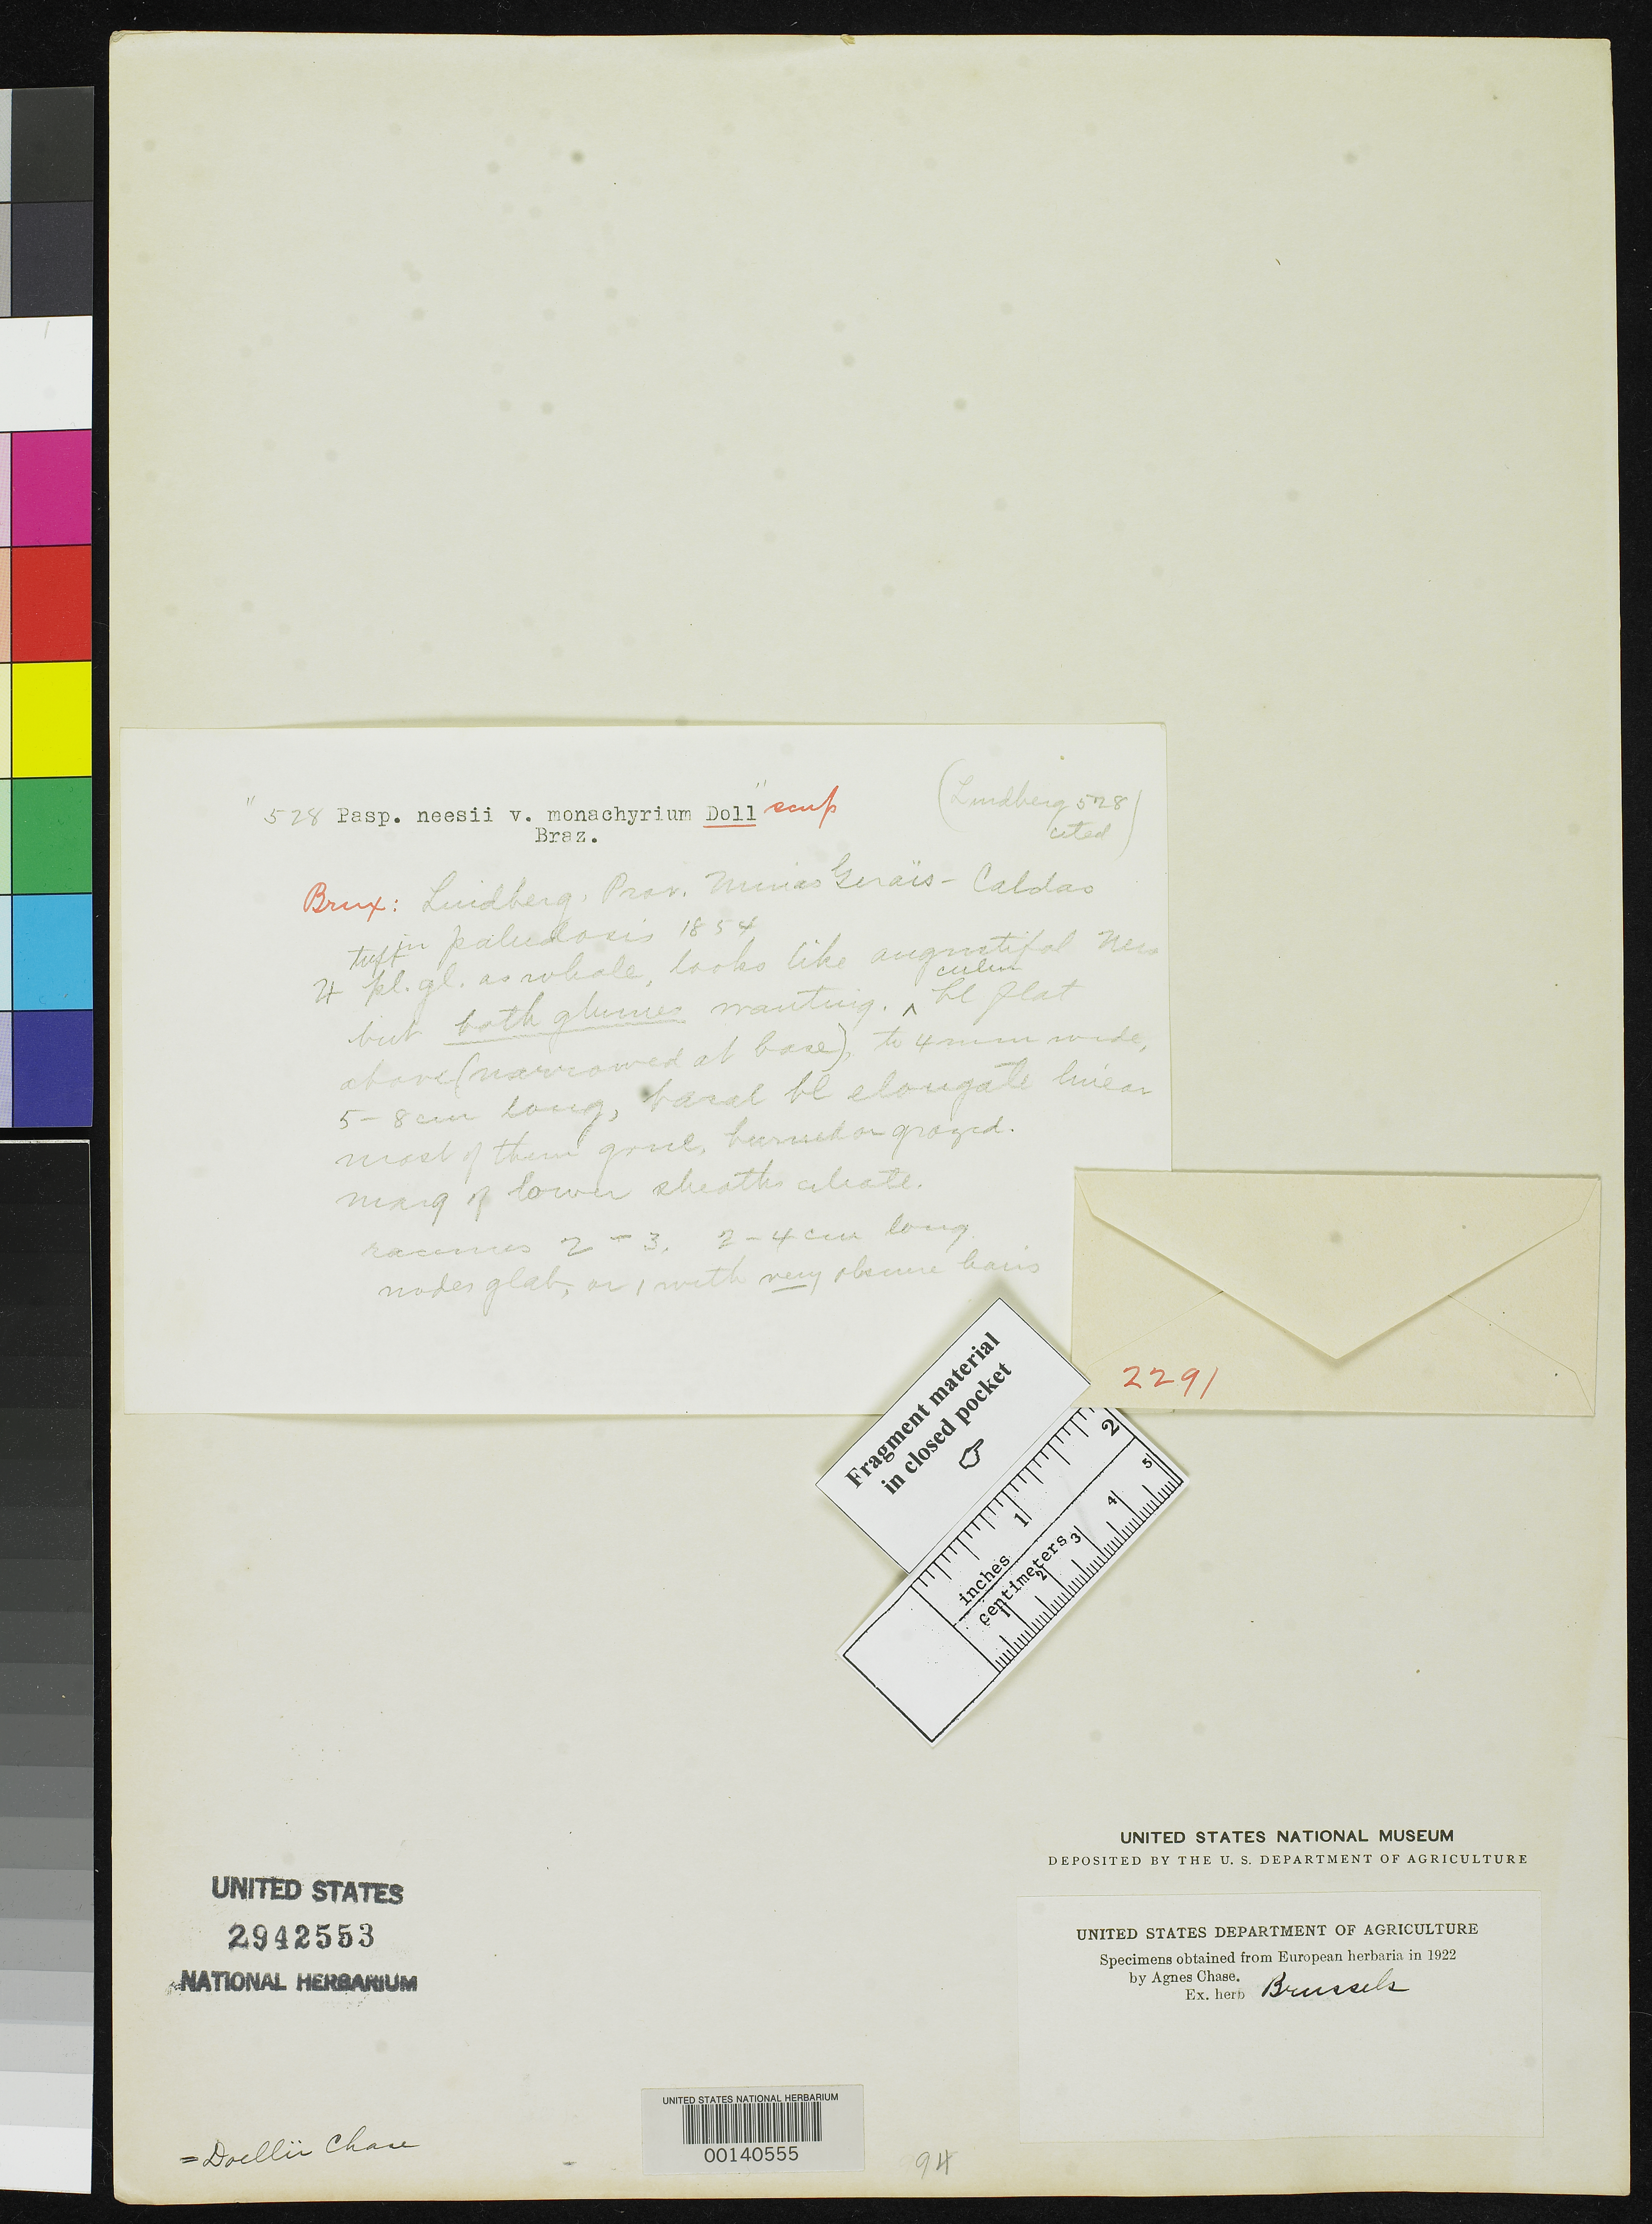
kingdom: Plantae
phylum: Tracheophyta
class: Liliopsida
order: Poales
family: Poaceae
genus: Paspalum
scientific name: Paspalum neesii var. monachyrium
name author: Döll in Mart.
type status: Type Fragment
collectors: S. O. Lindberg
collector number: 528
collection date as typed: Sep ---- to -- Nov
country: Brazil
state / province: Minas Gerais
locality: Caldas.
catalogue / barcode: US 2942553